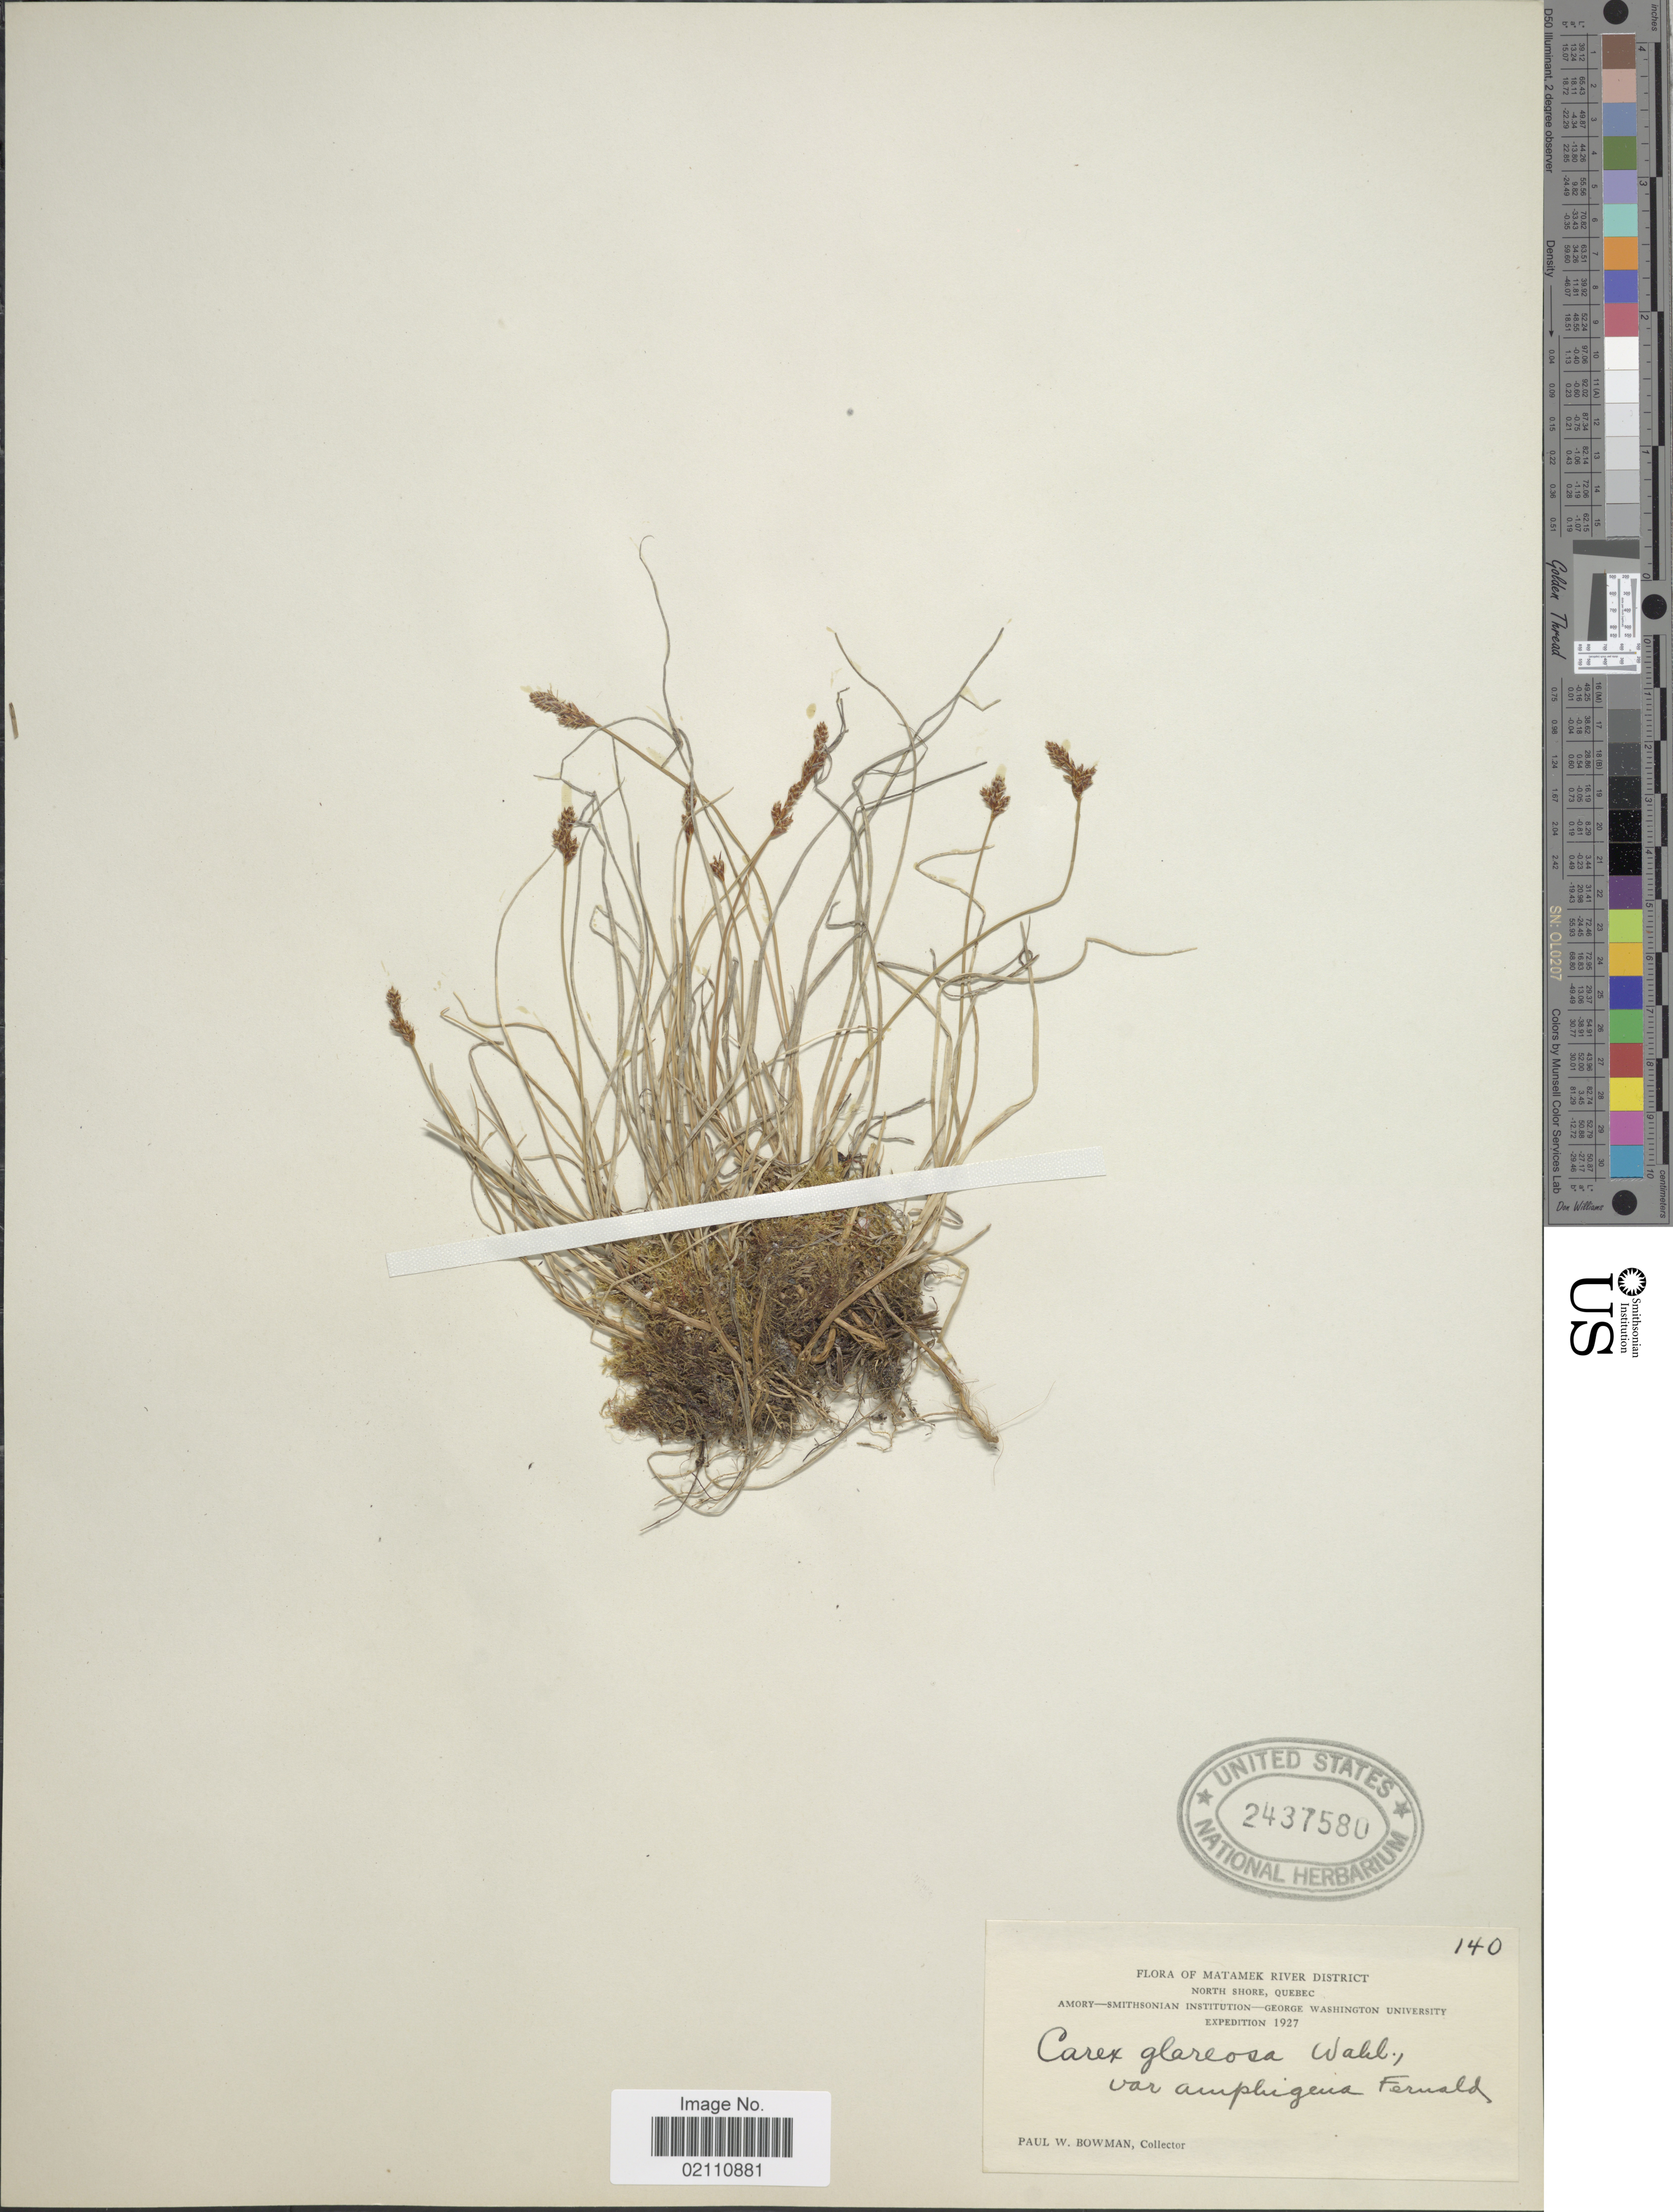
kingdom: Plantae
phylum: Tracheophyta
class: Liliopsida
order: Poales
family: Cyperaceae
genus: Carex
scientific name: Carex glareosa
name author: Schkuhr ex Wahlenb.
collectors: P. Bowman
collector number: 140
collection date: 1927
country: Canada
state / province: Quebec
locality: Mtamek River District, North Shore, Quebec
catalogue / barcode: US 2437580